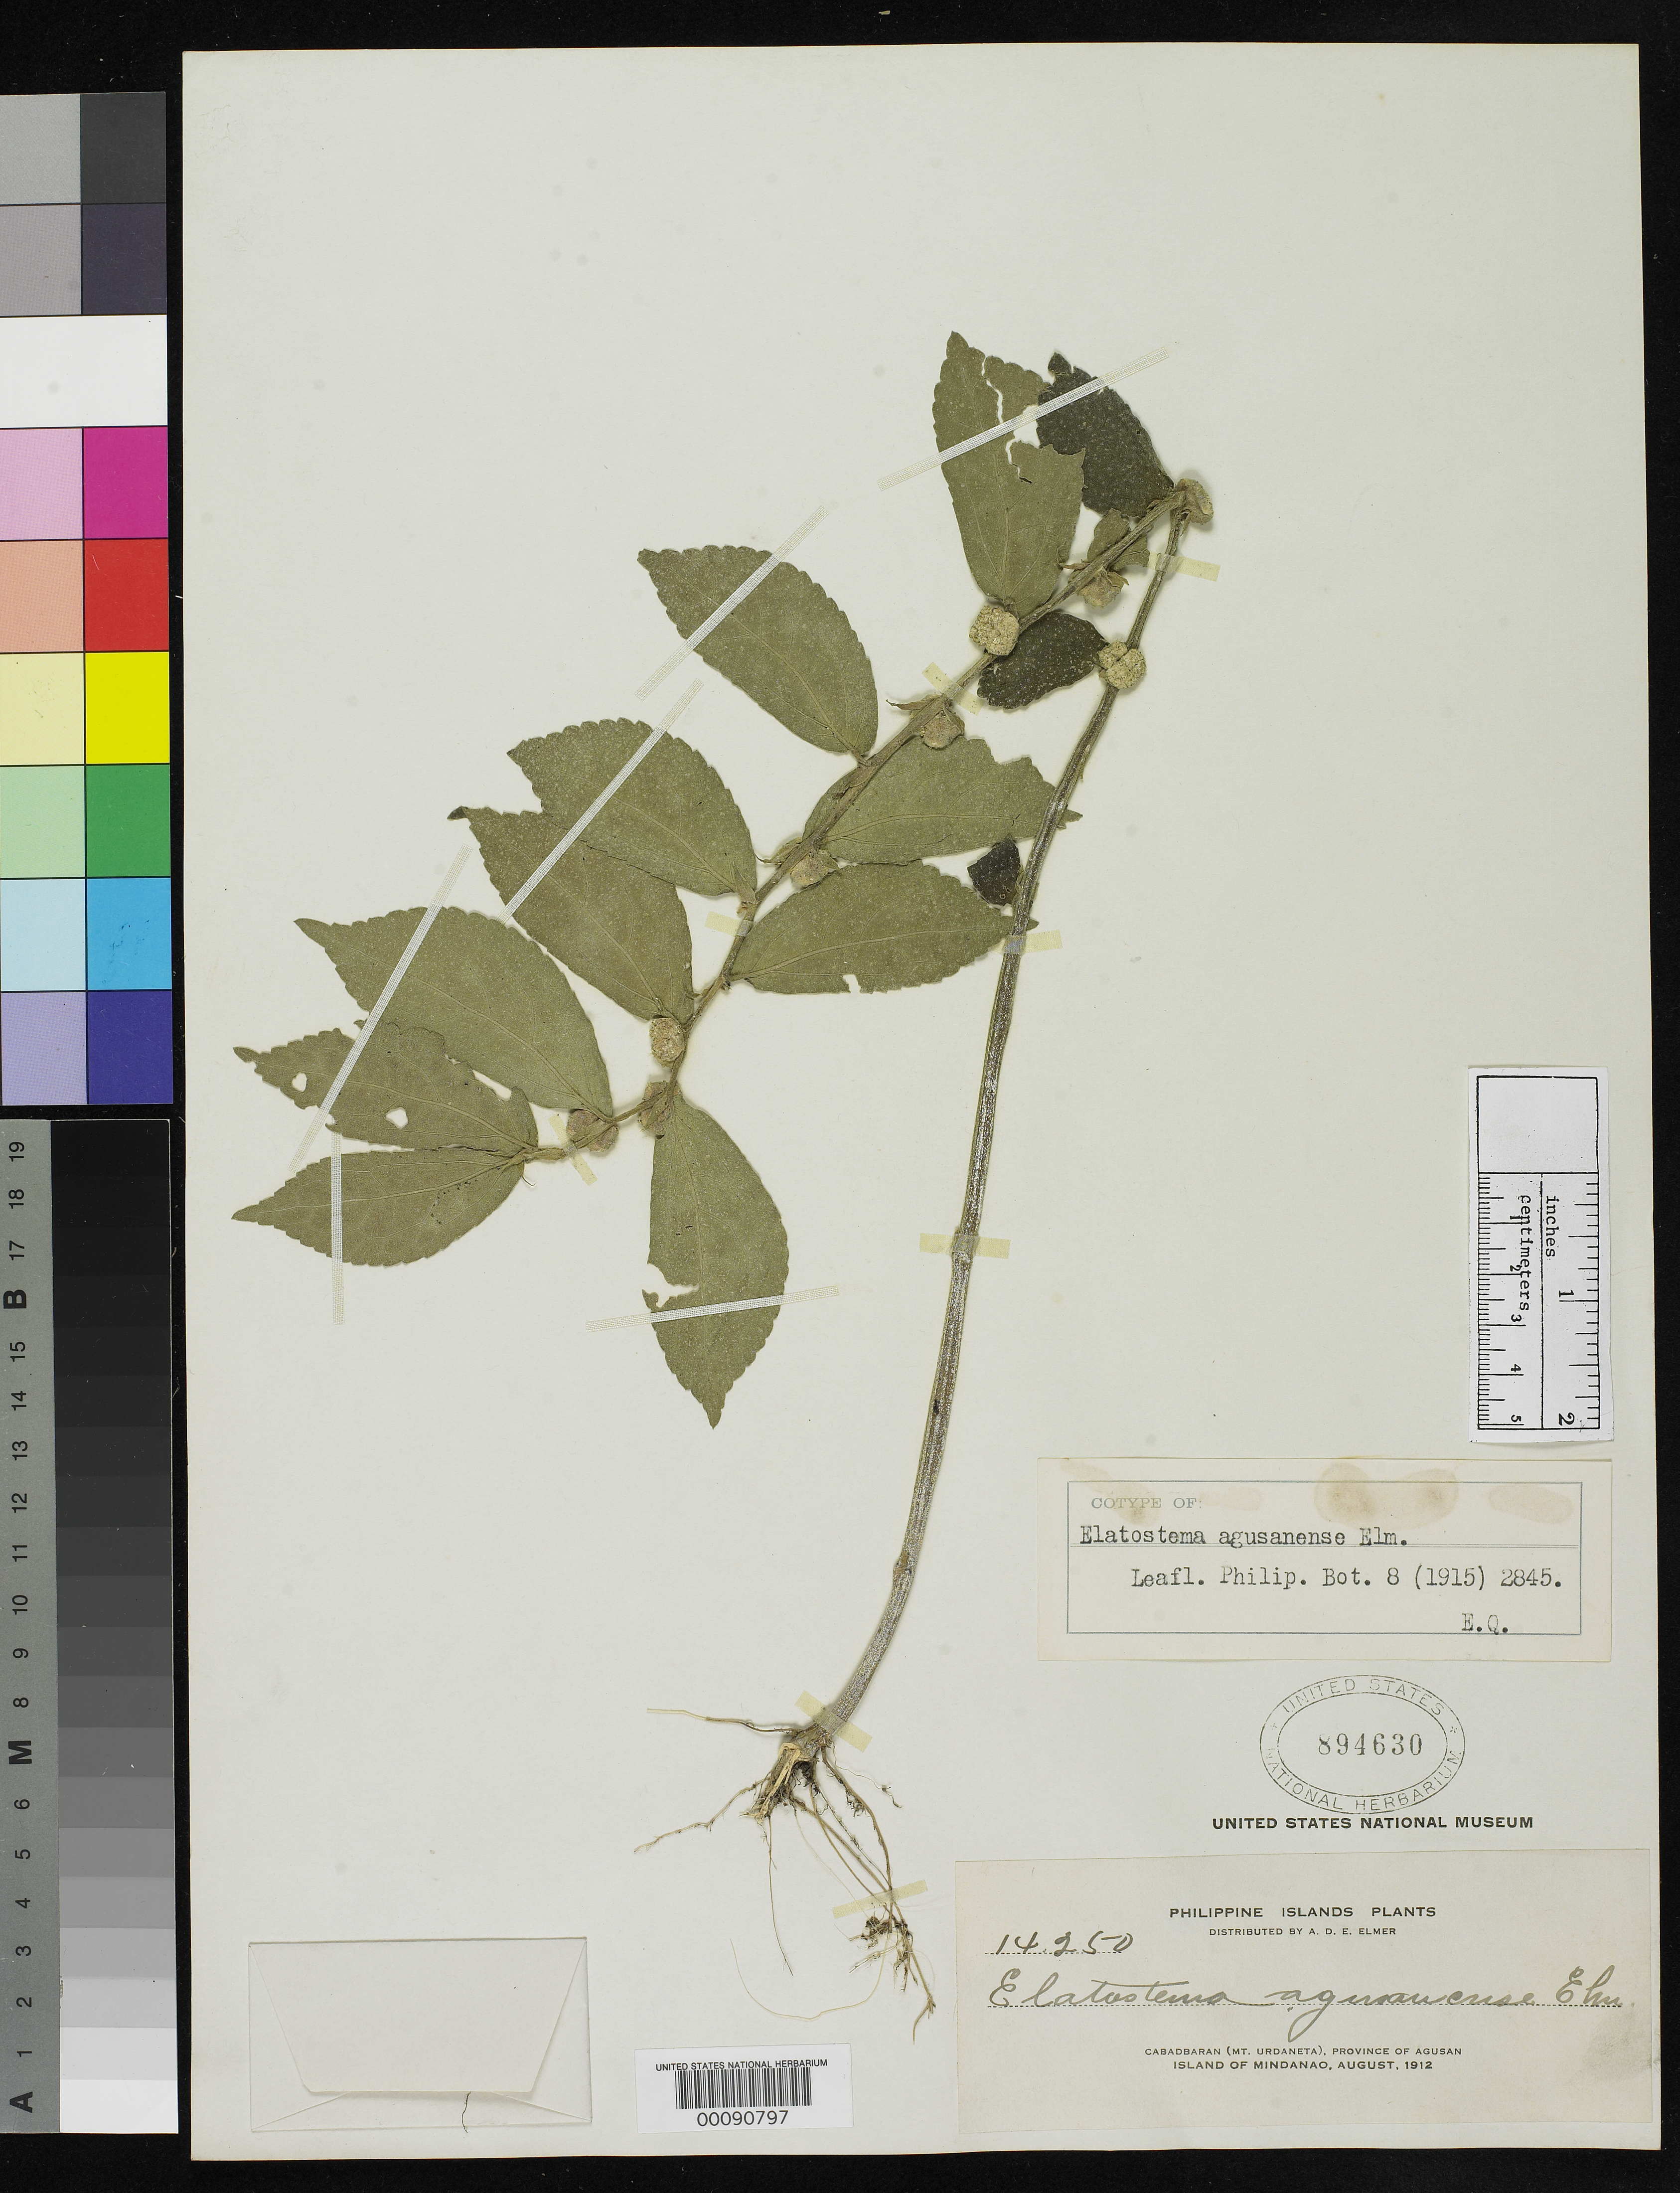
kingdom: Plantae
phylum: Tracheophyta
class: Magnoliopsida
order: Rosales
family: Urticaceae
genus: Elatostema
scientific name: Elatostema agusanense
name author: Elmer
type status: Isotype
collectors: A. D. E. Elmer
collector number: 14250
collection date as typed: Aug 1912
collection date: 1912-08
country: Philippines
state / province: Caraga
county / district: Agusan del Norte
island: Mindanao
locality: Cabadbaran, Mt. Urdaneta.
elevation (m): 457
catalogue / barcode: US 894630